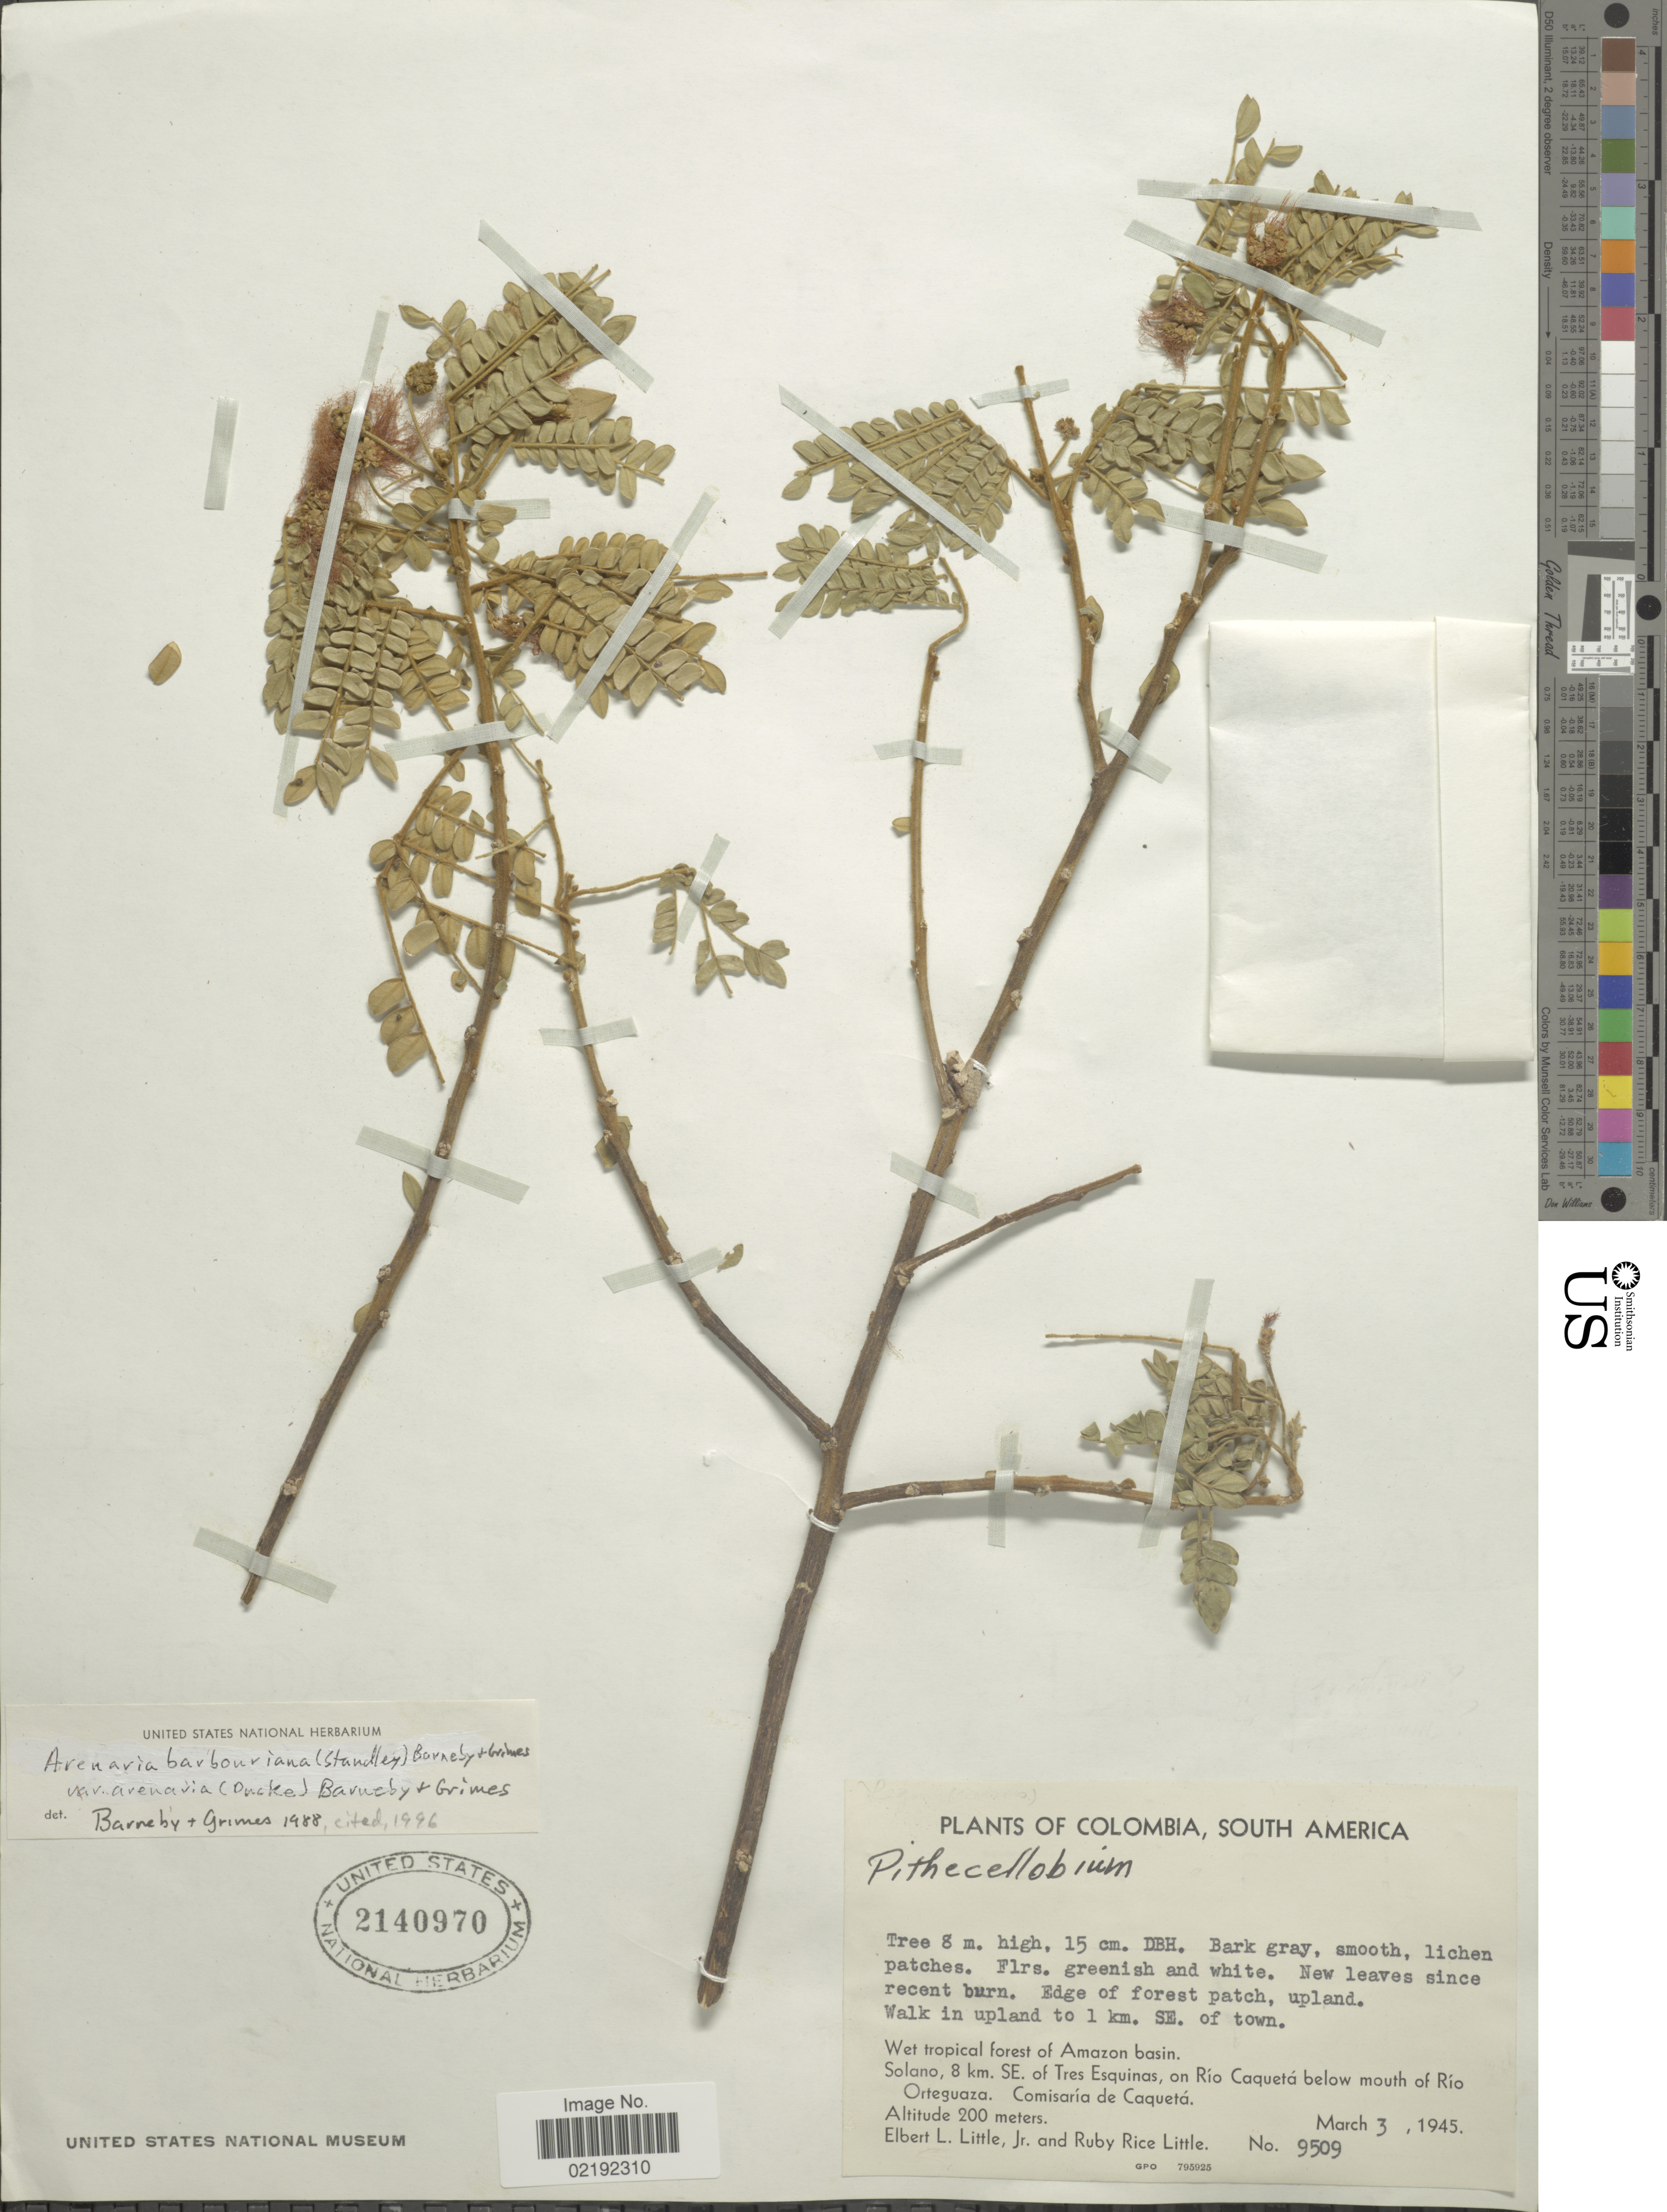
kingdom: Plantae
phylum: Tracheophyta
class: Magnoliopsida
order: Fabales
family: Fabaceae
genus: Abarema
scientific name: Abarema barbouriana var. arenaria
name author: (Ducke) Barneby & J.W. Grimes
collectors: E. L. Little & R. R. Little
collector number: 9509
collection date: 1945-03-03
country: Colombia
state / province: Caquetá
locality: South America, 1 km SE of town, wet tropical forest of Amazon basin, Solano, 8 km SE of Tres Esquinas, on Rio Caqueta below mouth of Rio Orteguaza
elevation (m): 200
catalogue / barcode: US 2140970